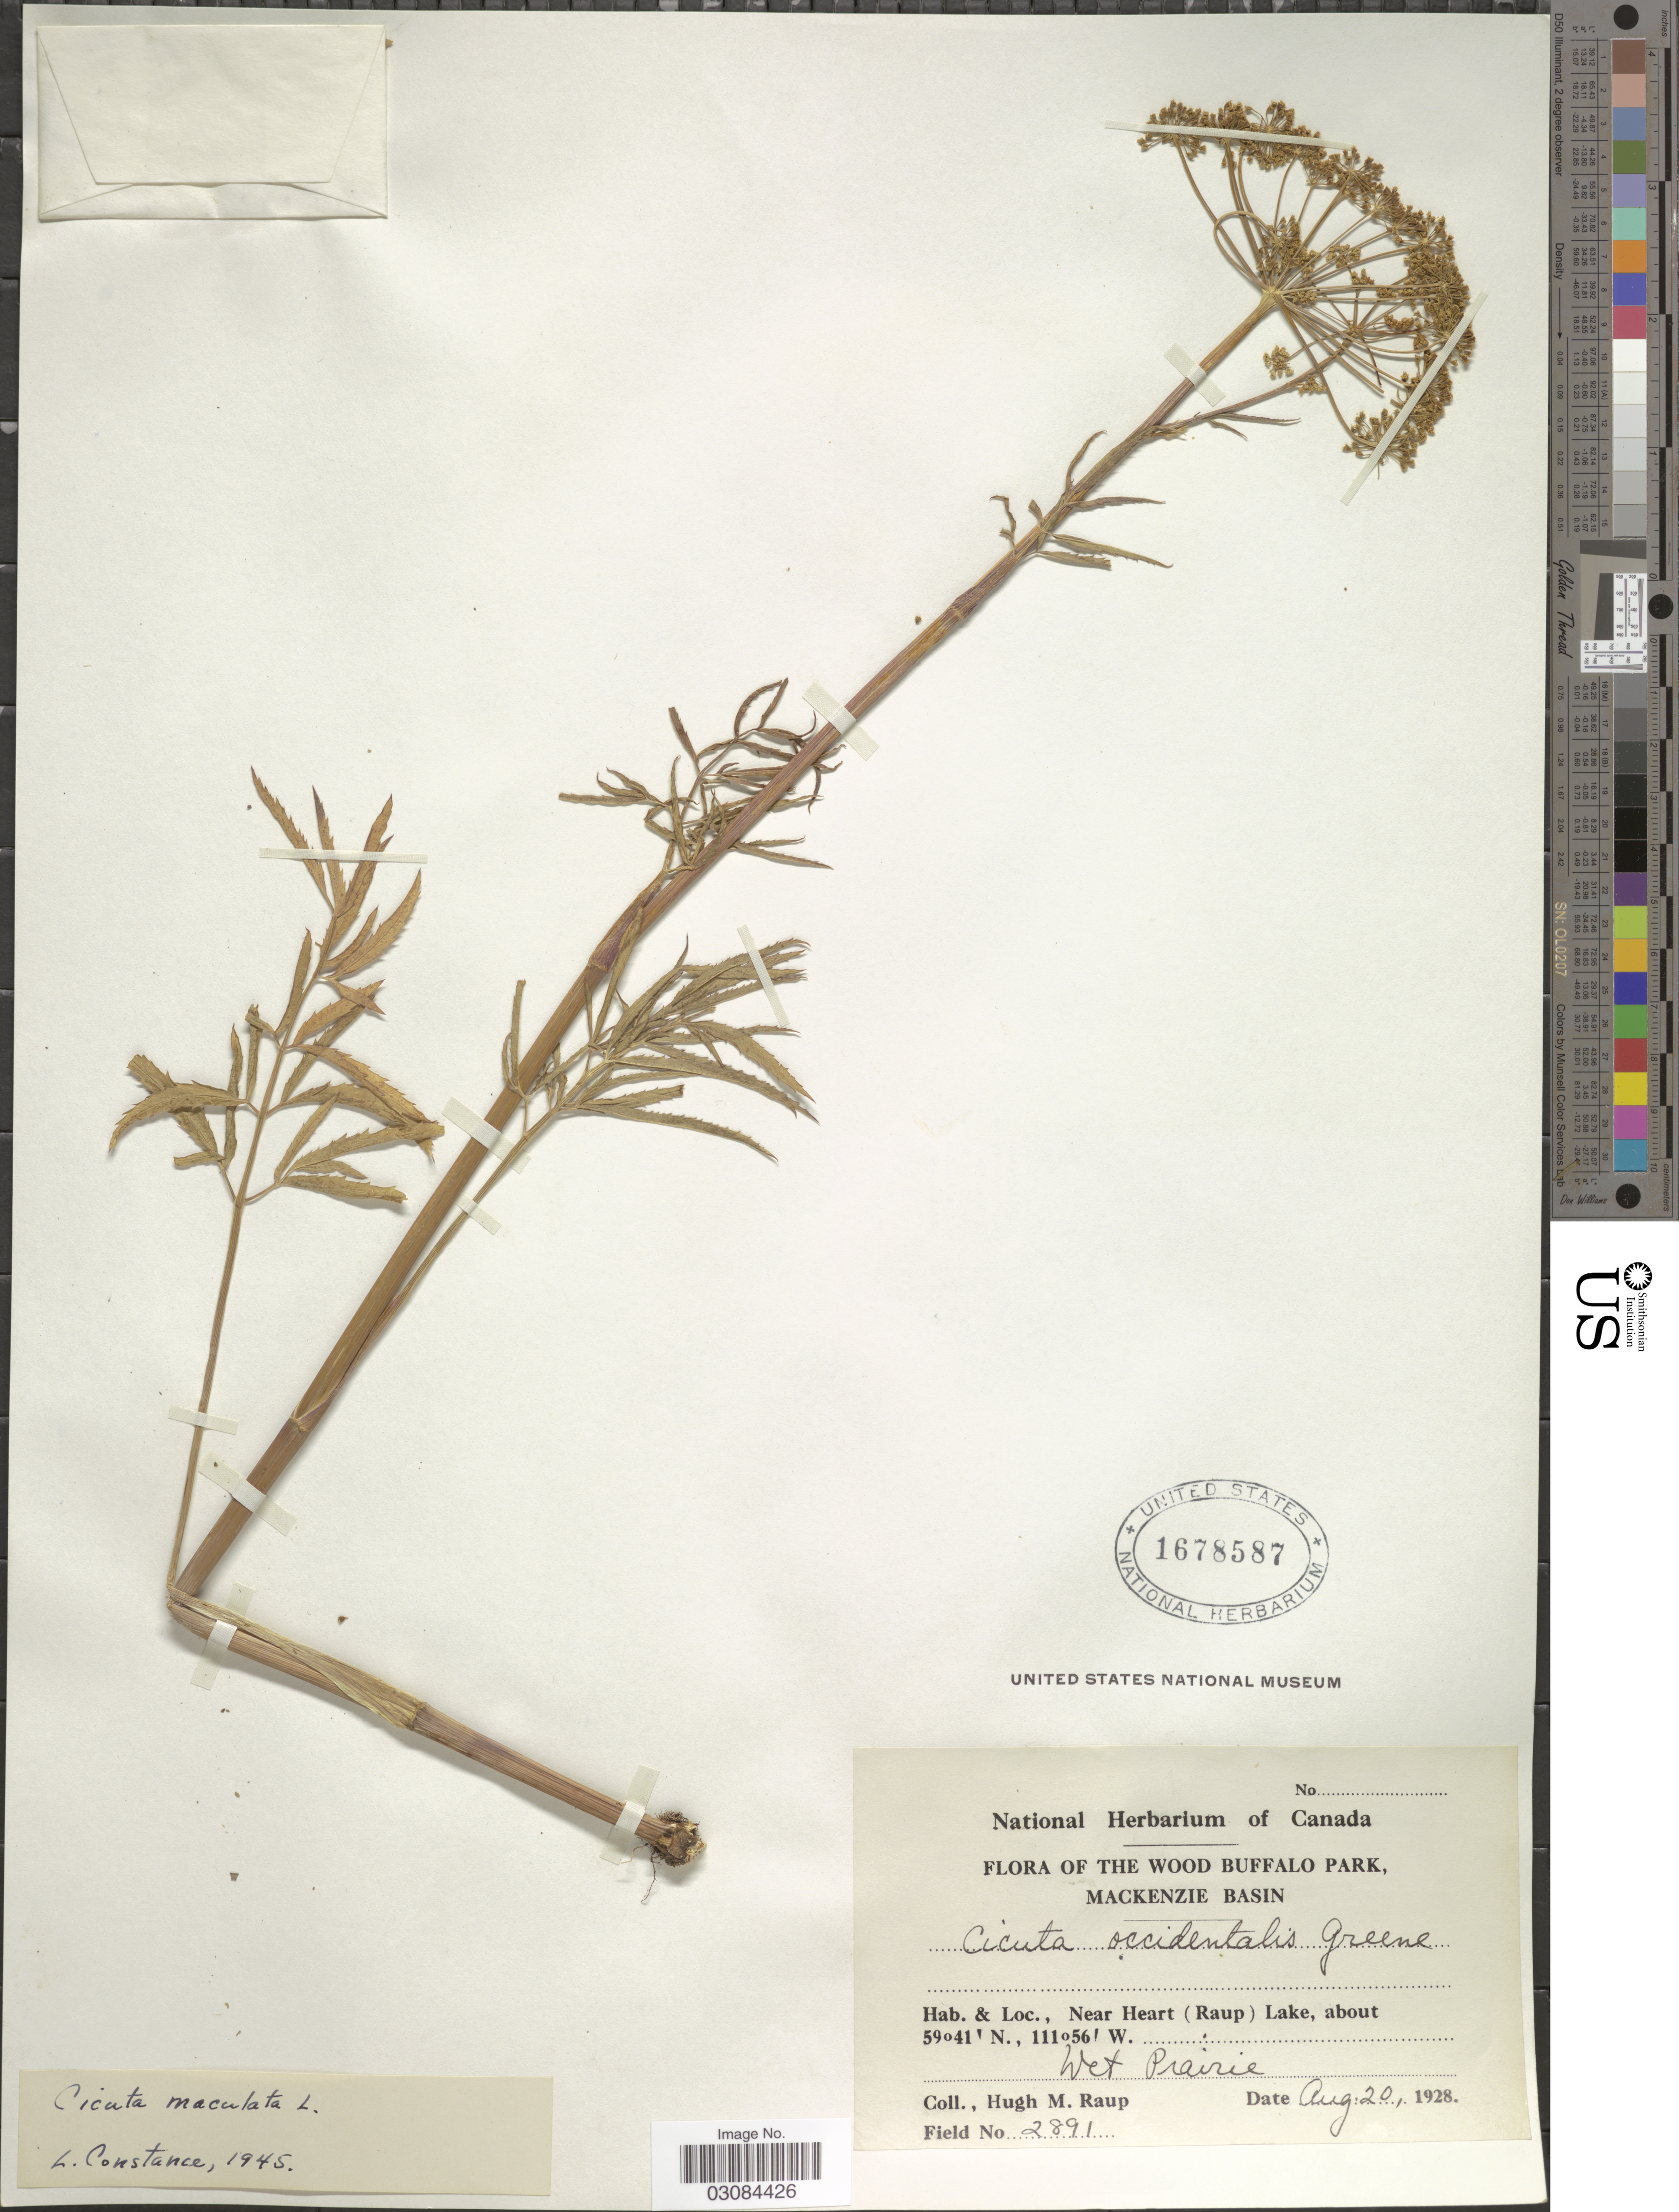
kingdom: Plantae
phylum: Tracheophyta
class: Magnoliopsida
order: Apiales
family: Apiaceae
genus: Cicuta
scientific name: Cicuta maculata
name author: L.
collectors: H. Raup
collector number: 2891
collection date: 1928-08-20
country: Canada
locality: The Wood Buffalo Park, Mackenzie Basin. Near Heart (Raup) Lake.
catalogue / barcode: US 1678587